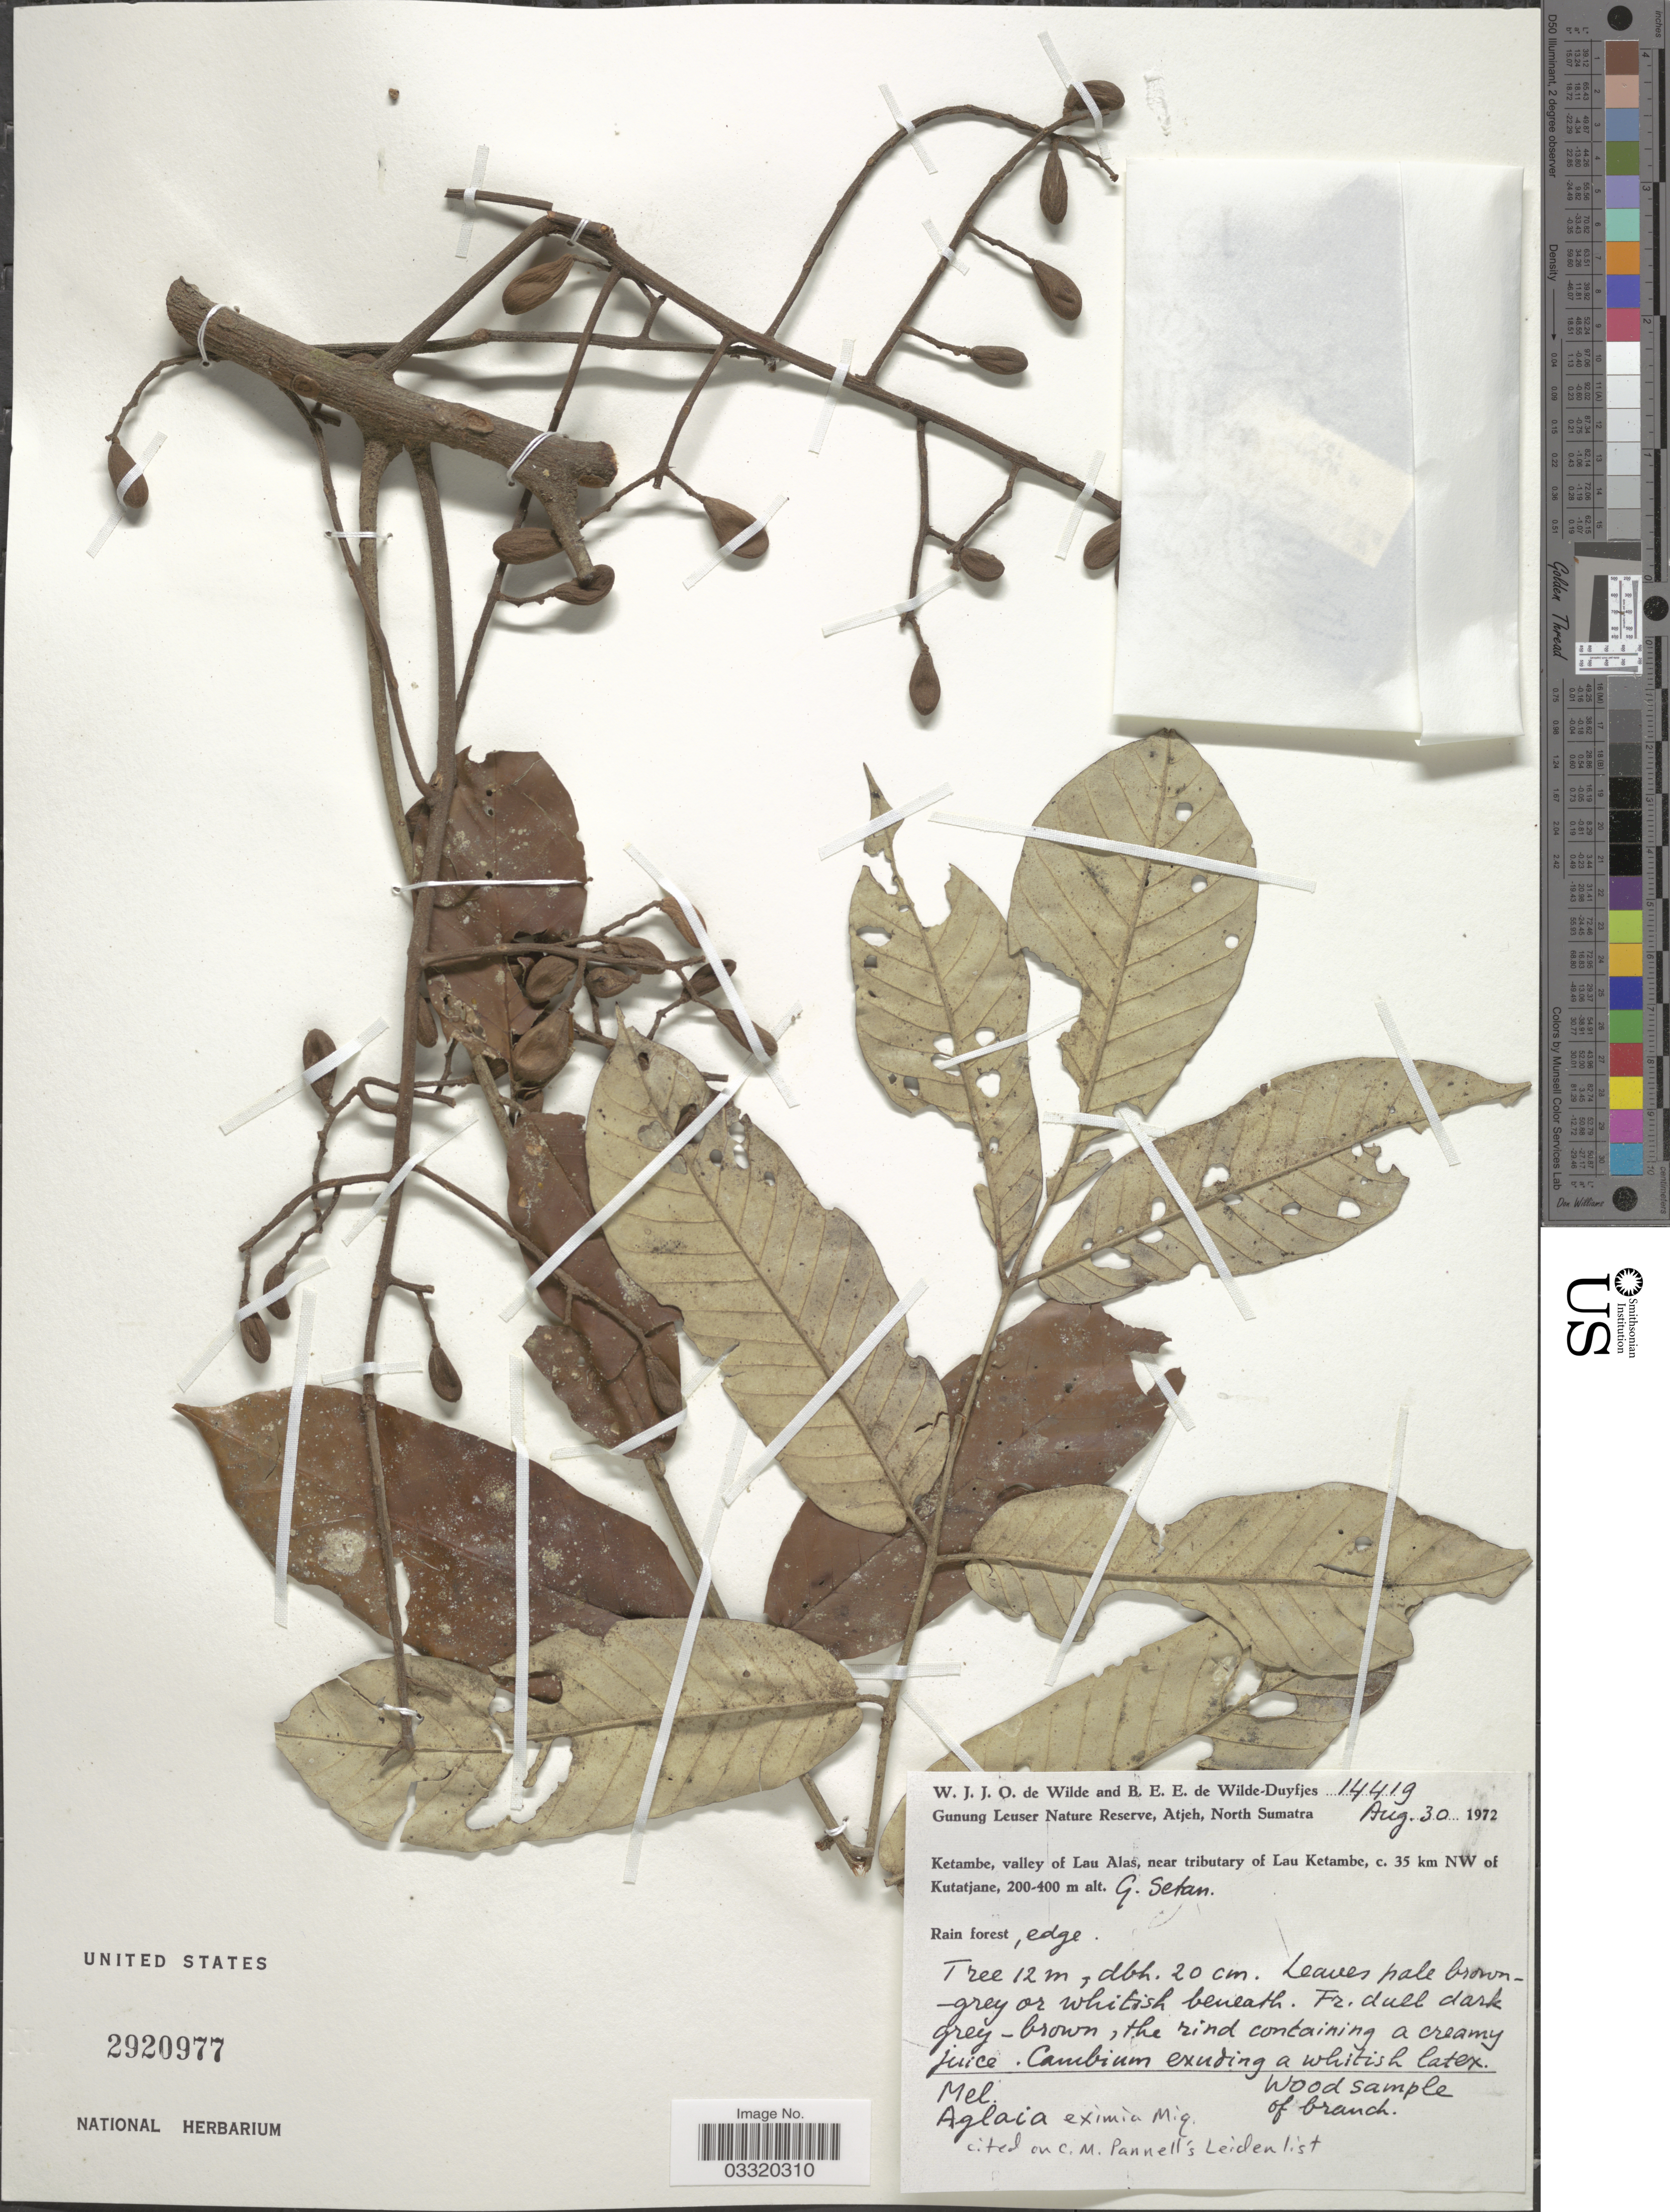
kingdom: Plantae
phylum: Tracheophyta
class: Magnoliopsida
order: Sapindales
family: Meliaceae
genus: Aglaia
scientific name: Aglaia eximia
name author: Miq.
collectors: W. J. de Wilde & B. E. de Wilde-Duyfjes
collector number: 14419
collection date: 1972-08-30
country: Indonesia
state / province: Sumatra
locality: Gunung Leuser Nature Reserve, Atjeh, North Sumatra. Ketambe, valley of Lau Alas, near tributary of Lau Ketambe, c. 35 km NW of Kutatjane. G. Setan.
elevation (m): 200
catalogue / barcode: US 2920977